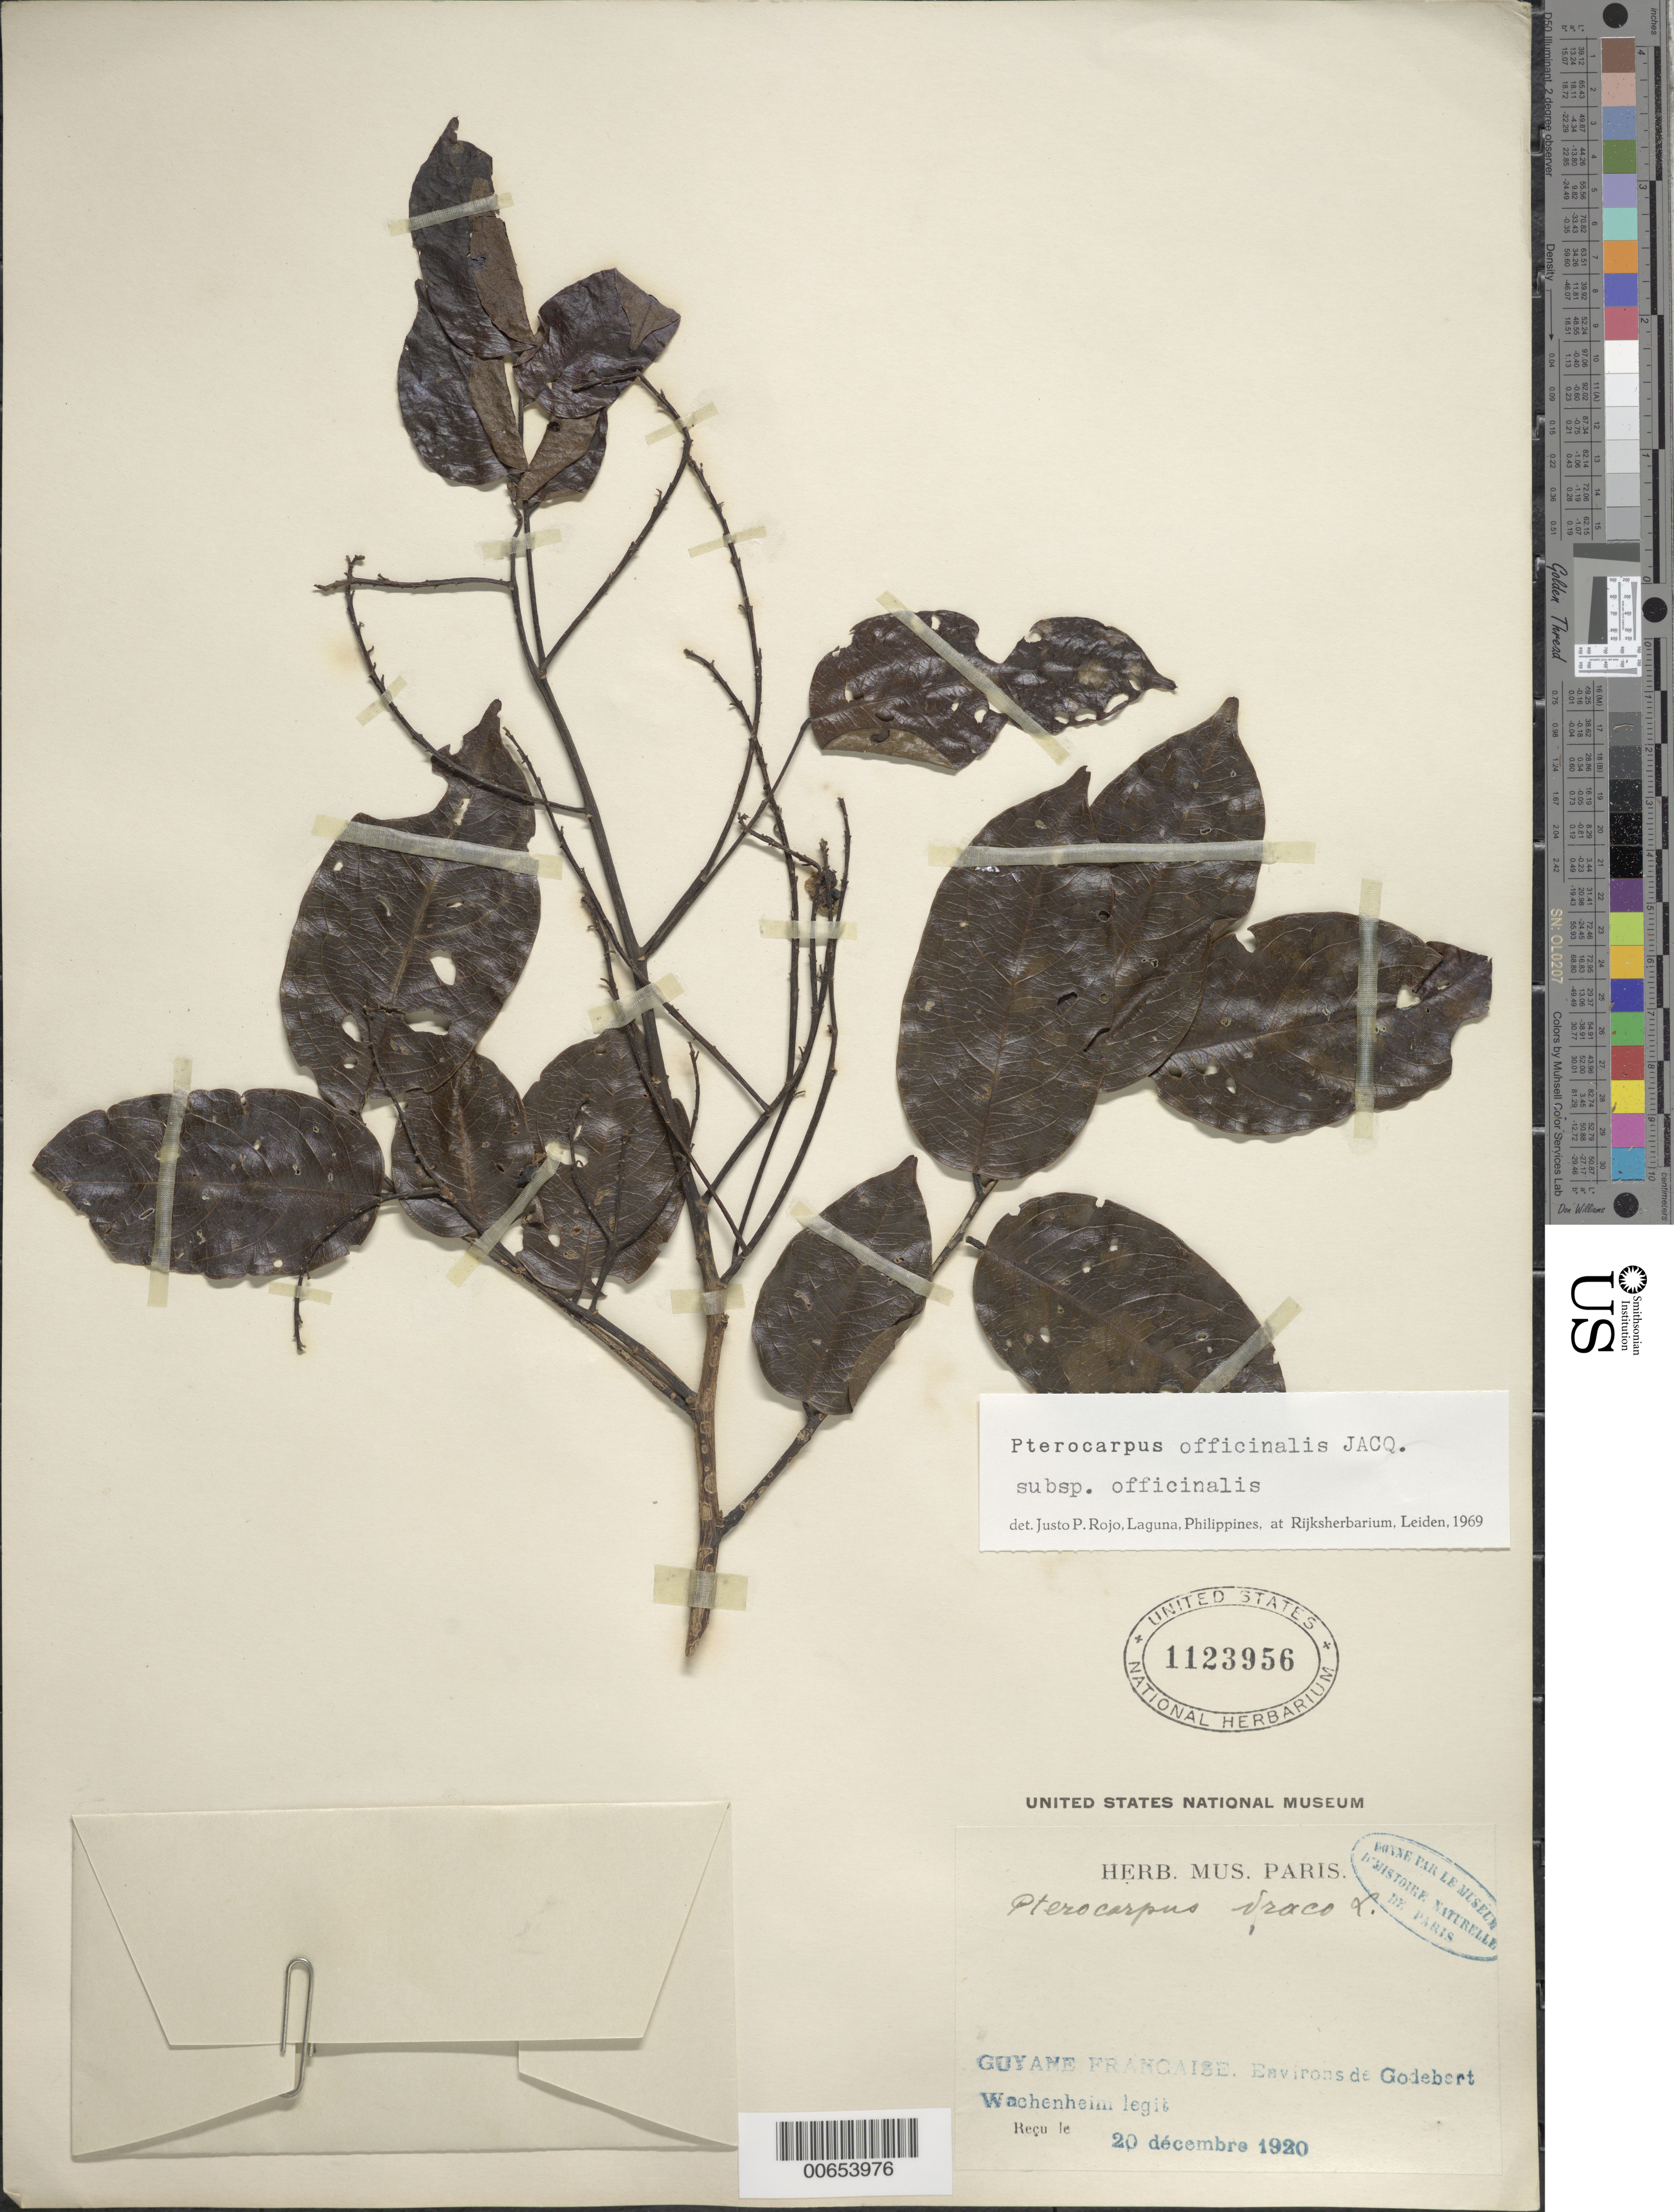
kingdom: Plantae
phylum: Tracheophyta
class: Magnoliopsida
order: Fabales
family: Fabaceae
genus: Pterocarpus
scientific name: Pterocarpus officinalis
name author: Jacq.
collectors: G. Wachenheim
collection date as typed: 20-Dec-20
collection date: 1920-12-20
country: French Guiana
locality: Godebert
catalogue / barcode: US 1123956